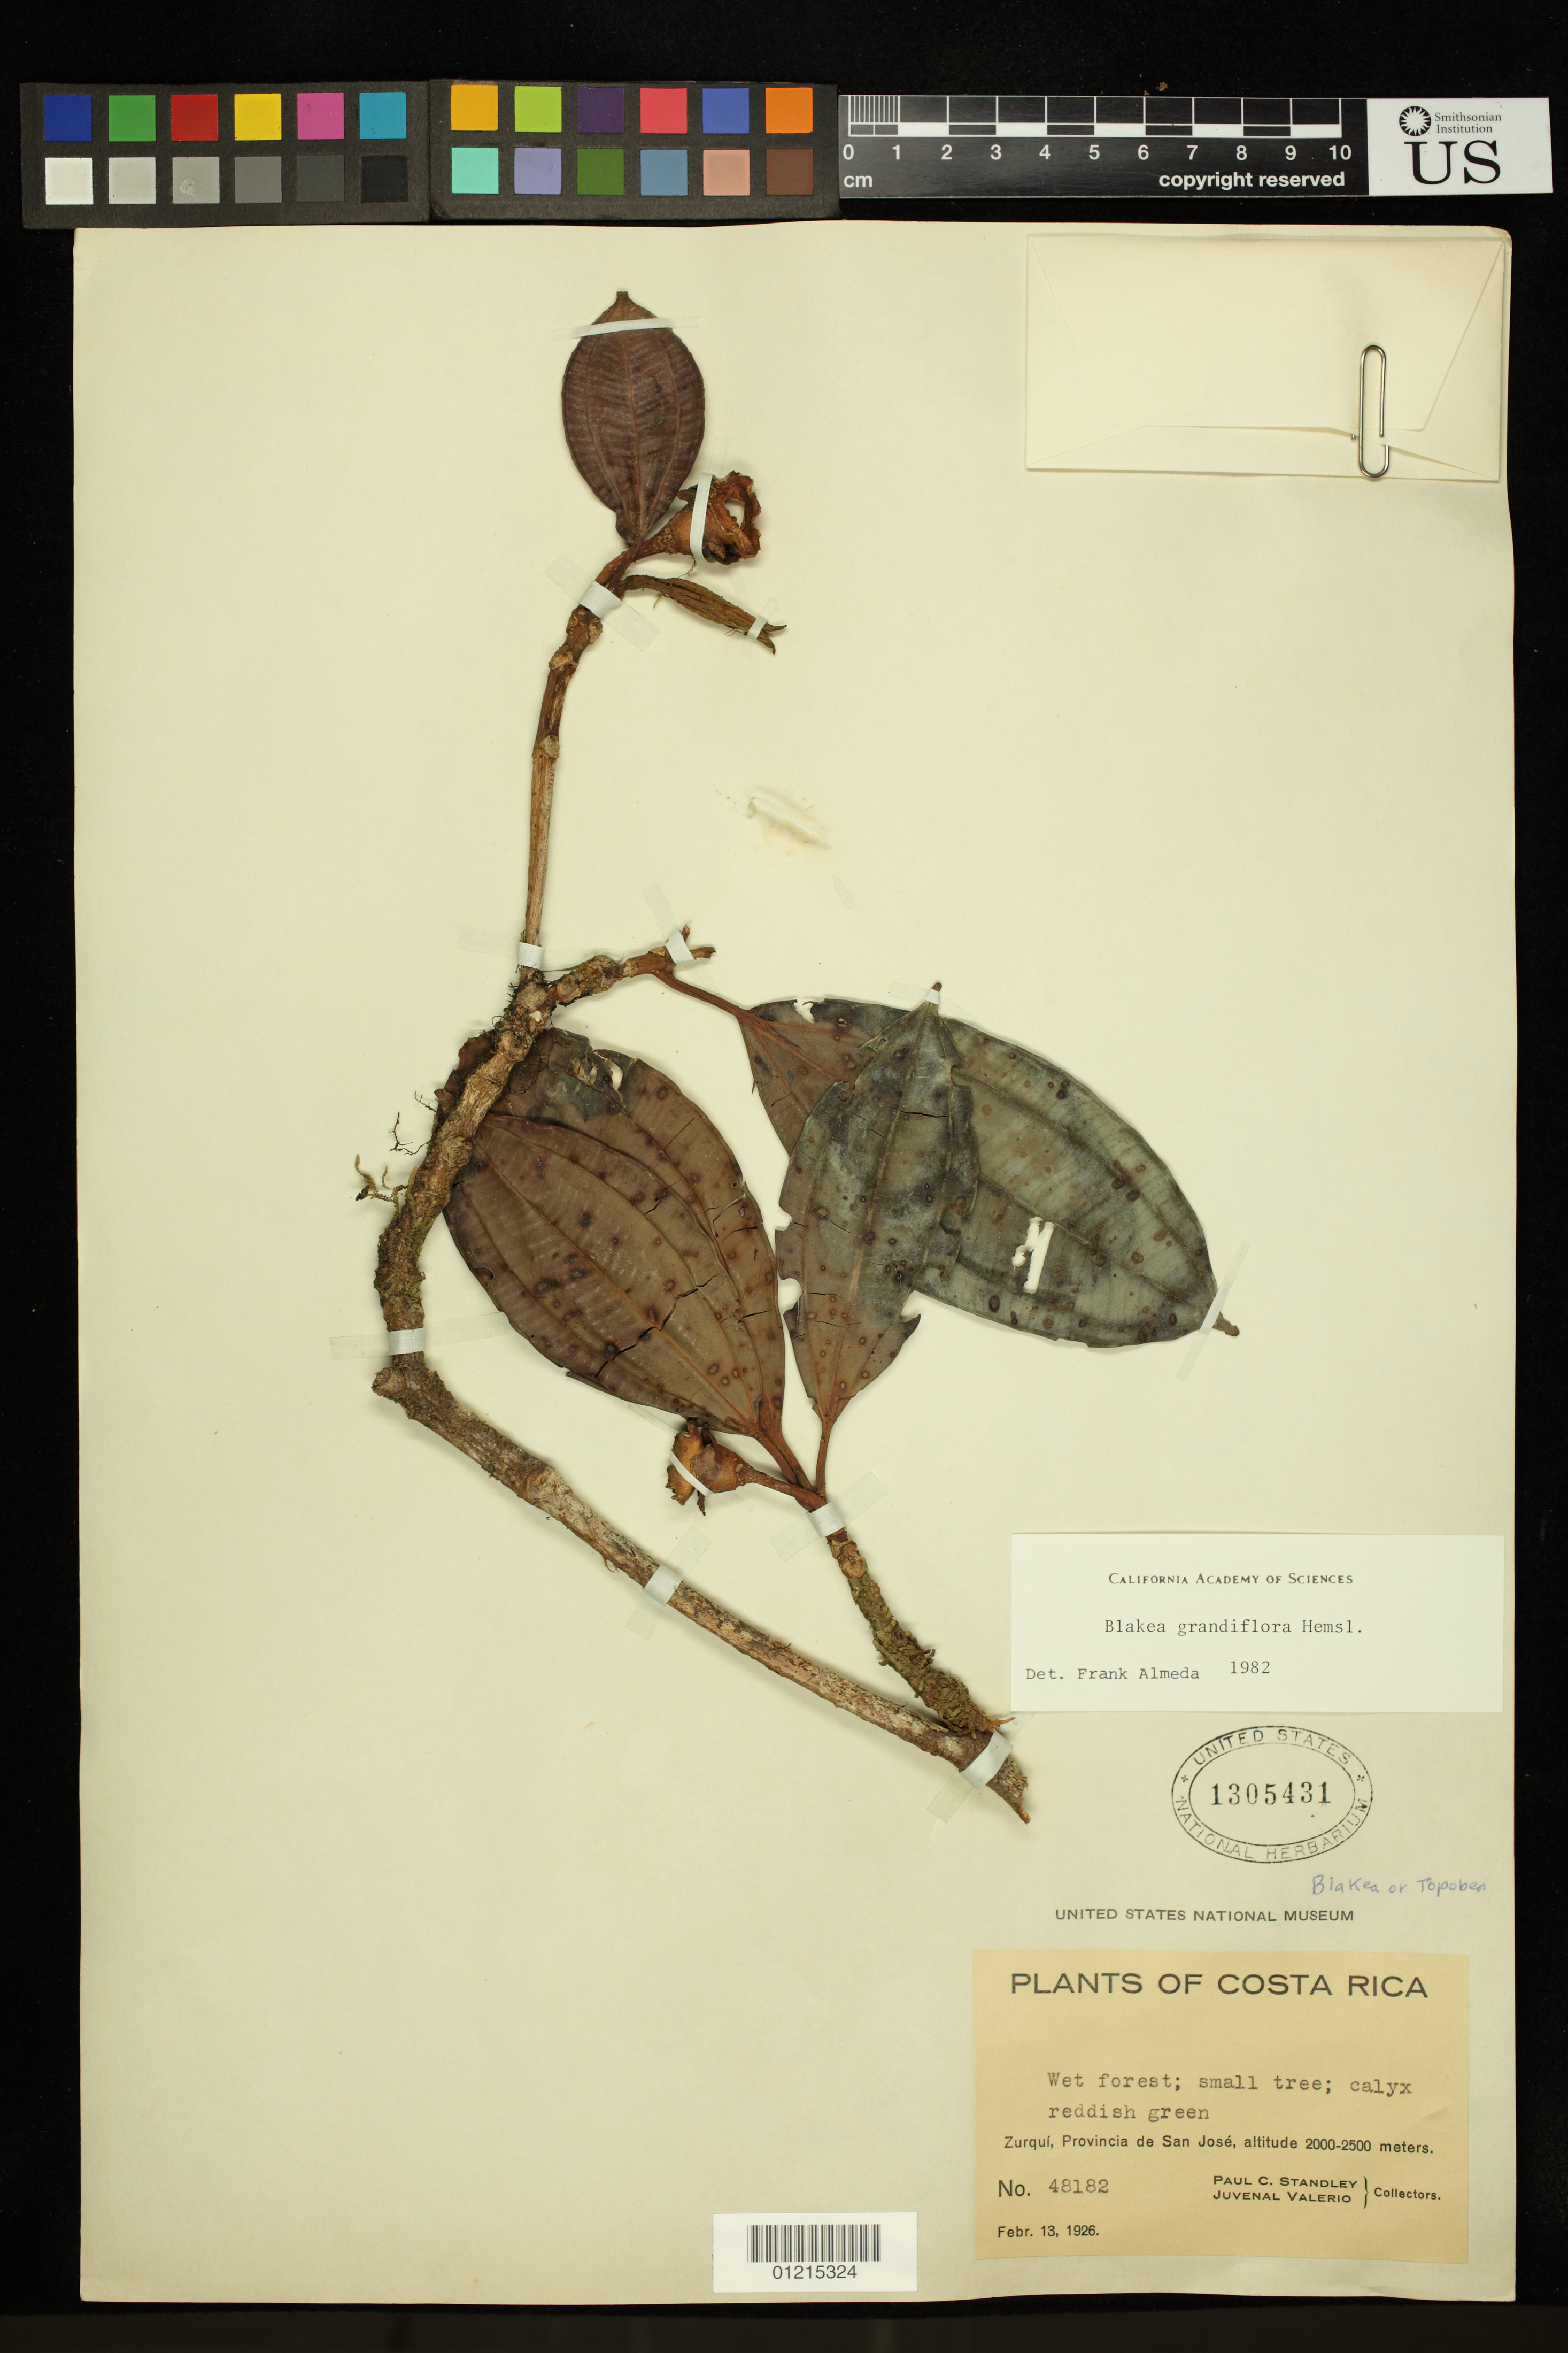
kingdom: Plantae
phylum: Tracheophyta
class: Magnoliopsida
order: Myrtales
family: Melastomataceae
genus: Blakea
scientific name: Blakea grandiflora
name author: Hemsl.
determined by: Almeda, F.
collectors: P. C. Standley & J. Valerio R.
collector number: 48182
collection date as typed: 13 Feb 1926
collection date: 1926-02-13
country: Costa Rica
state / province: San José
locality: Zurqui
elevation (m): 2000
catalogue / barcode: US 1305431